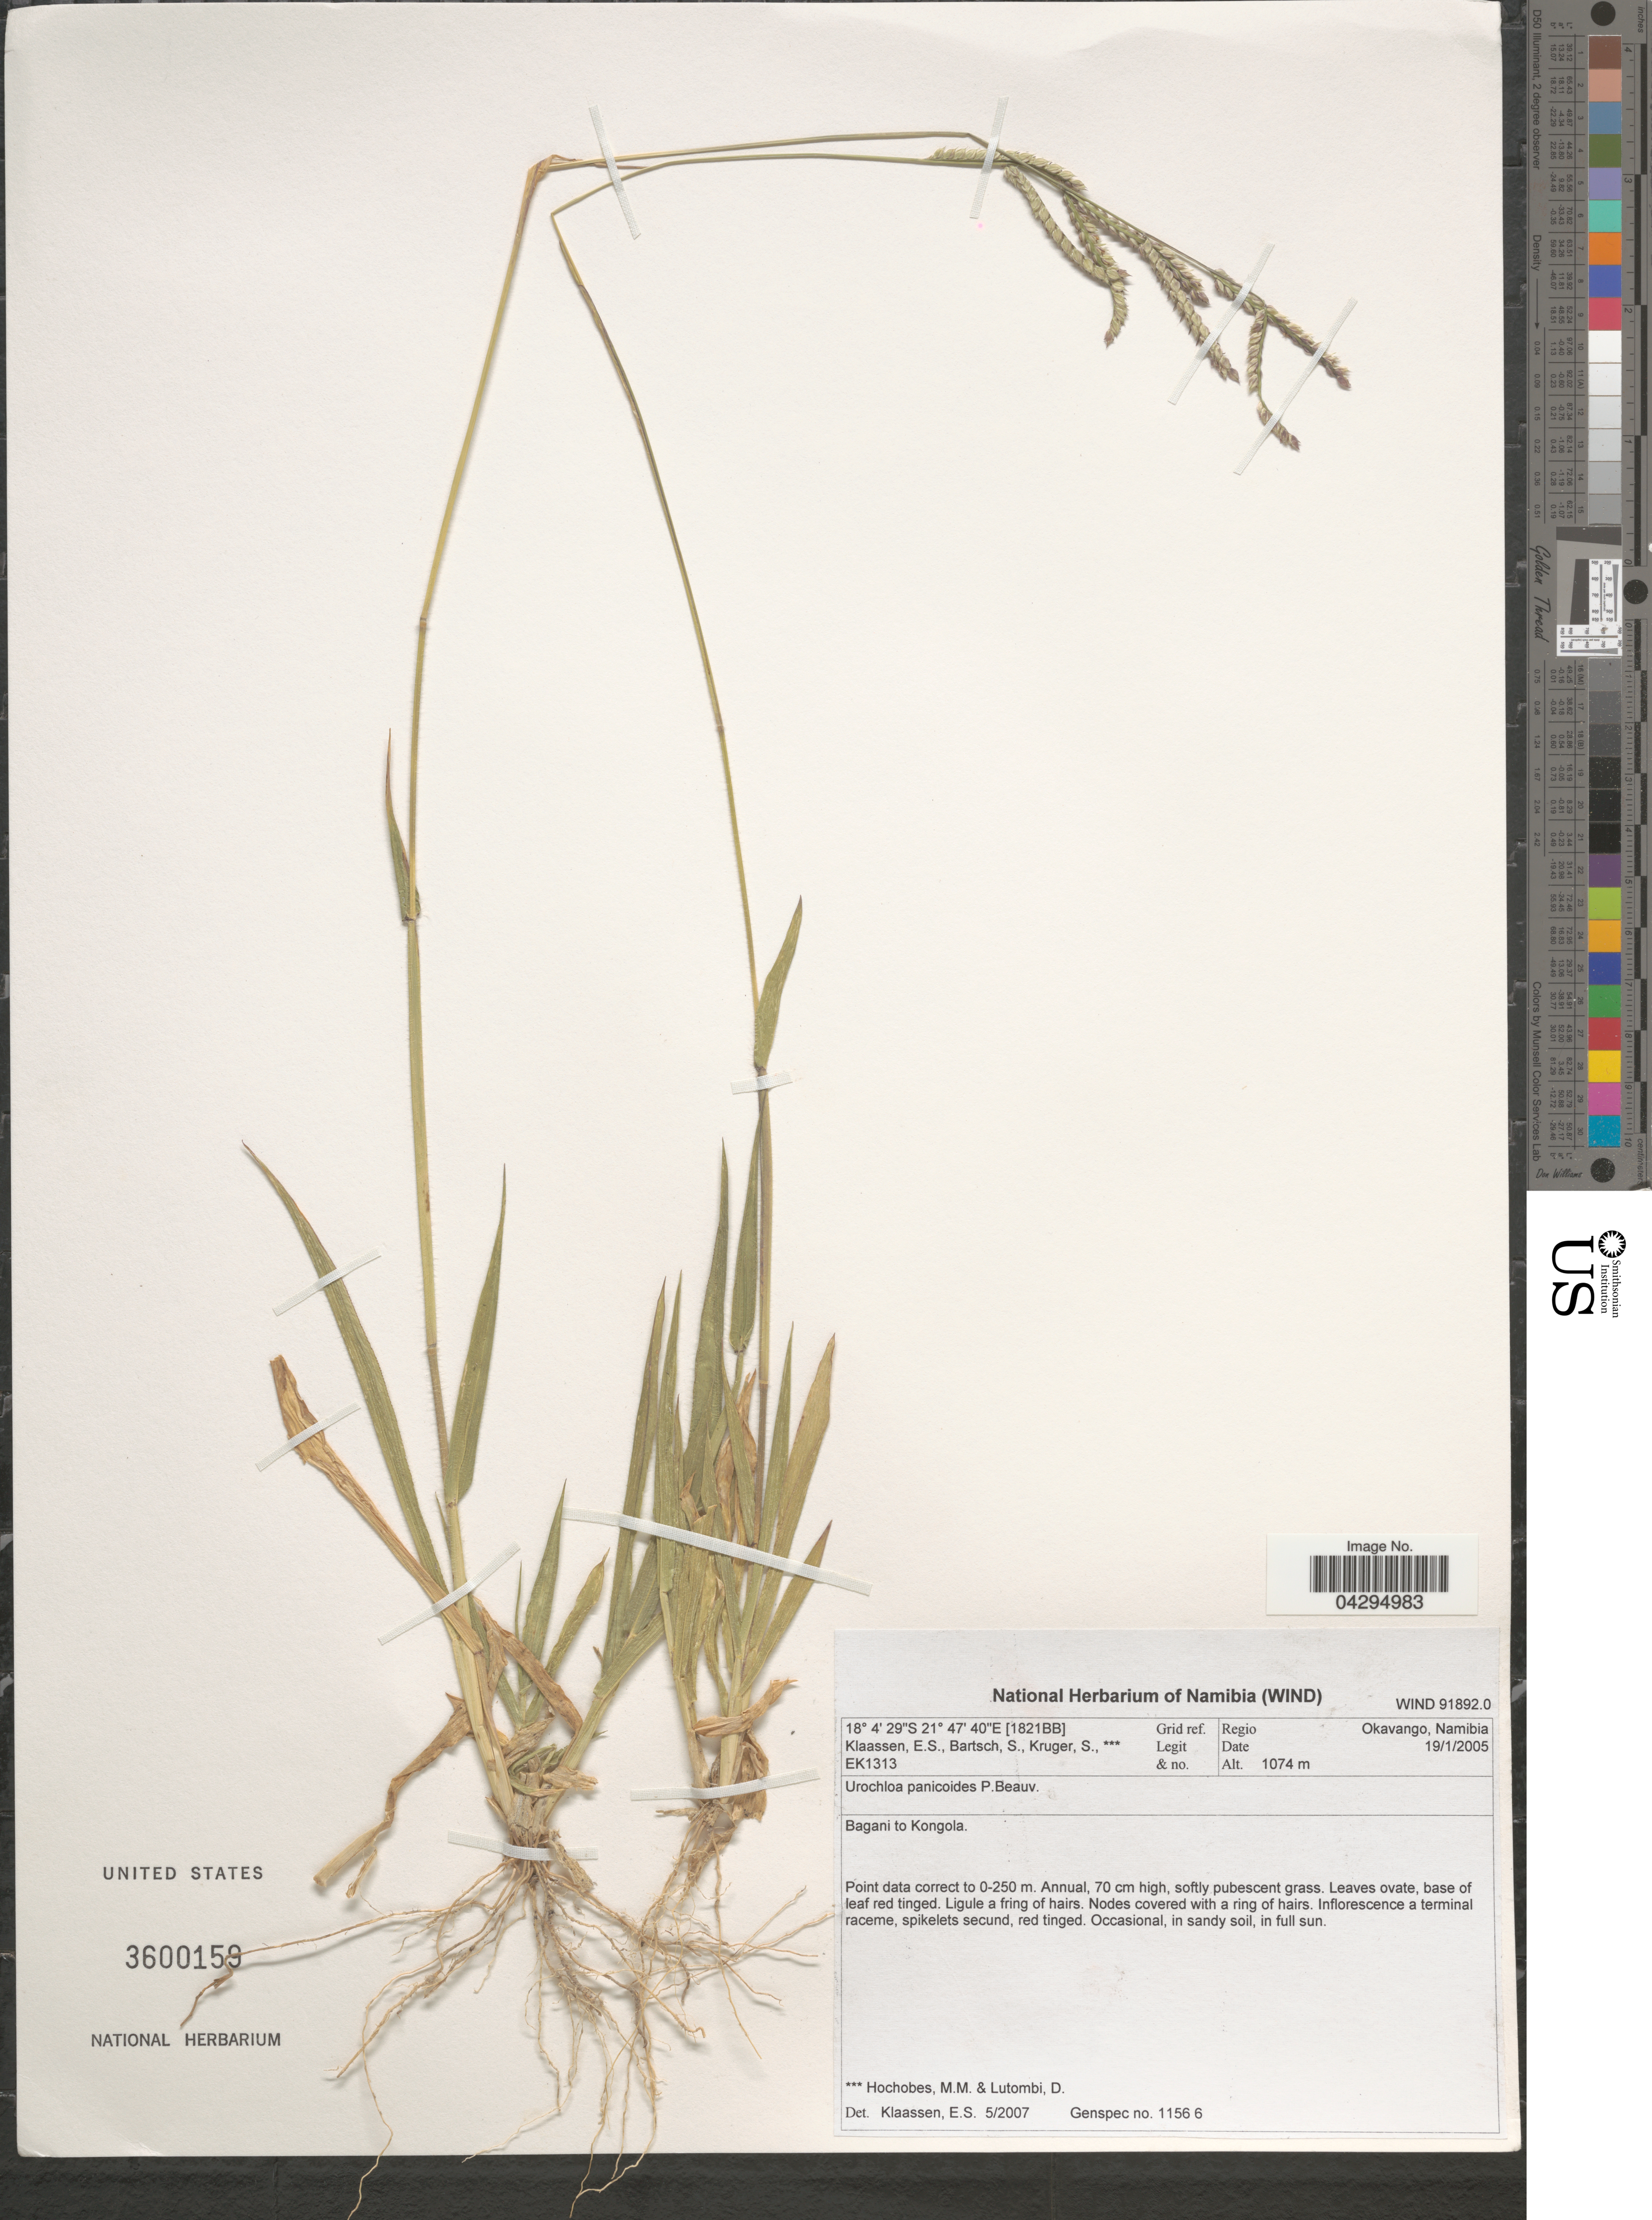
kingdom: Plantae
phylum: Tracheophyta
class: Liliopsida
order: Poales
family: Poaceae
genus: Urochloa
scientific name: Urochloa panicoides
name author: P. Beauv.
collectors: E. S. Klaassen, S. Bartsch, S. Kruger, M. Hochobes & D. Lutombi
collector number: EK1313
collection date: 2005-01-19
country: Namibia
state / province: Kavango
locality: Grid ref. [1821BB]. Regio Okavango. Bagani to Kongola.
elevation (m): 1074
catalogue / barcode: US 3600159